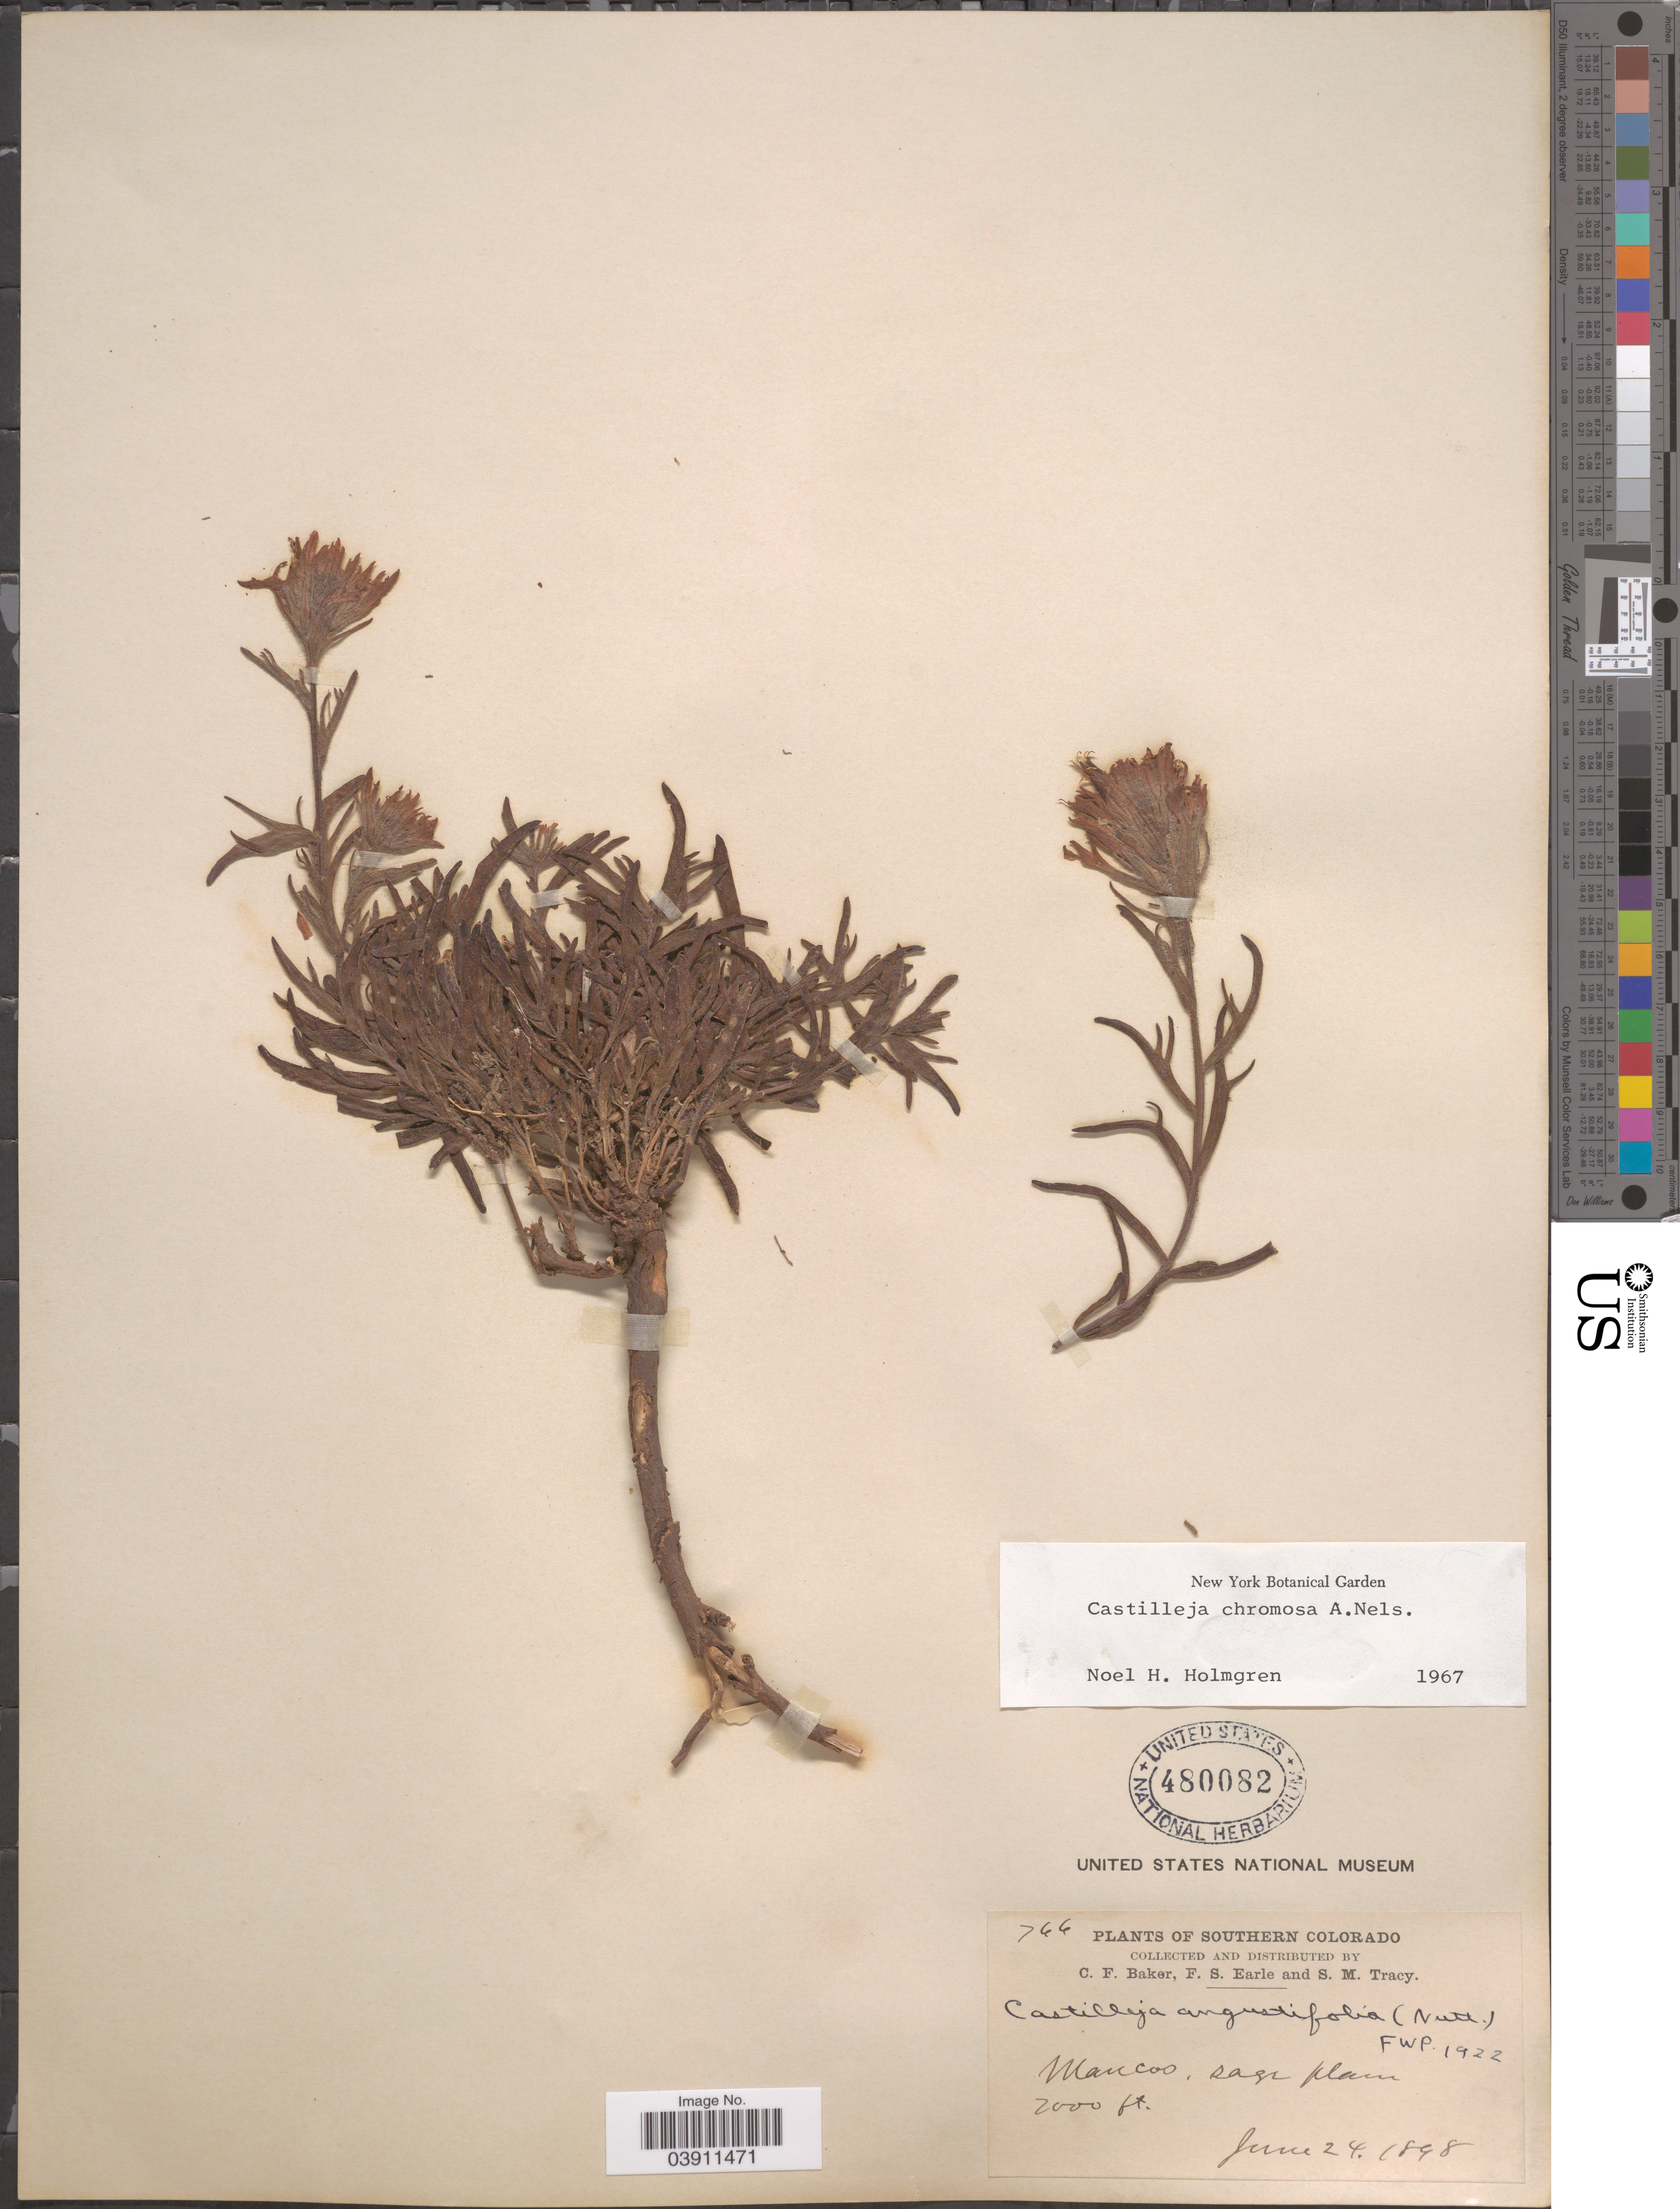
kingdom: Plantae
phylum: Tracheophyta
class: Magnoliopsida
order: Lamiales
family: Orobanchaceae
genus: Castilleja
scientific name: Castilleja chromosa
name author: A. Nelson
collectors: C. F. Baker, F. S. Earle & S. M. Tracy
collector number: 766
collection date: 1898-06-24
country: United States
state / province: Colorado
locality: Southern Colorado. Mancos.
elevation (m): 610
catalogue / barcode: US 480082